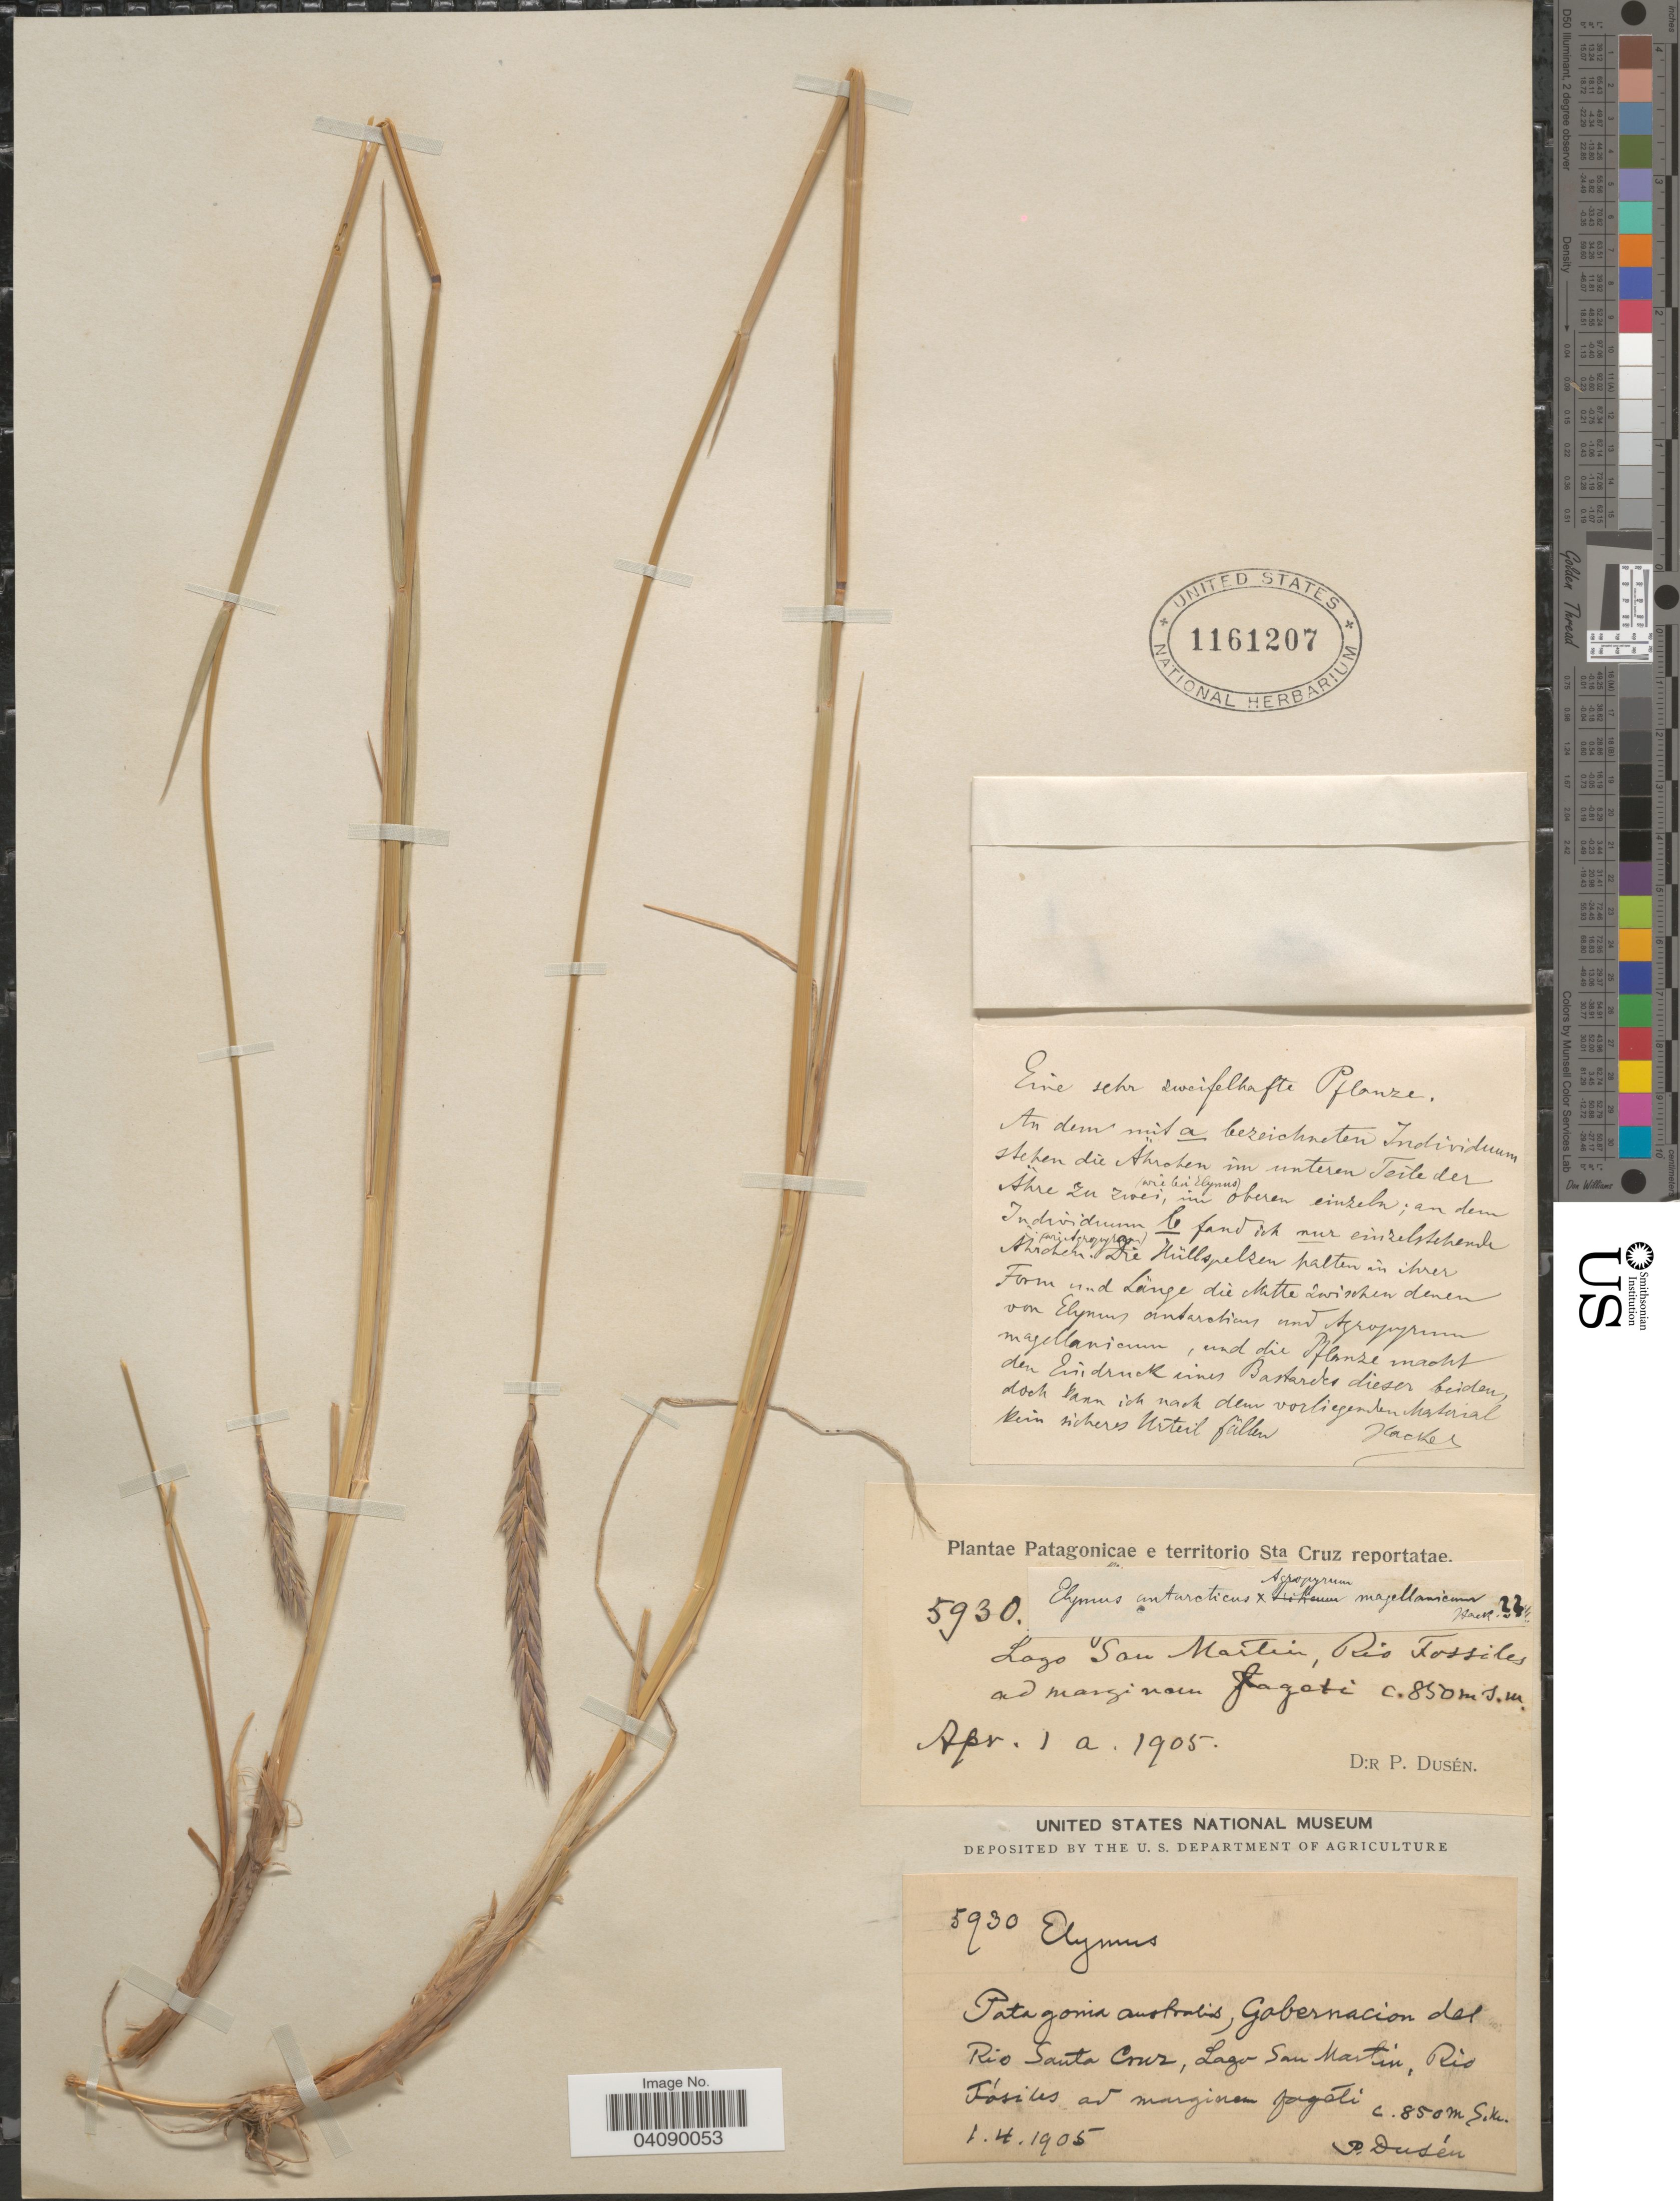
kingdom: Plantae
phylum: Tracheophyta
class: Liliopsida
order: Poales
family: Poaceae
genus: Agroelymus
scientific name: x Agroelymus sp.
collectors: P. Dusén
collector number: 5930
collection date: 1905-04-01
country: Argentina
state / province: Santa Cruz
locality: Patagonia australis, Gobernacion del Rio Santa Cruz, Lago San Martin, Rio Fósiles ad marginem fagati.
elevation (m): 850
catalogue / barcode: US 1161207